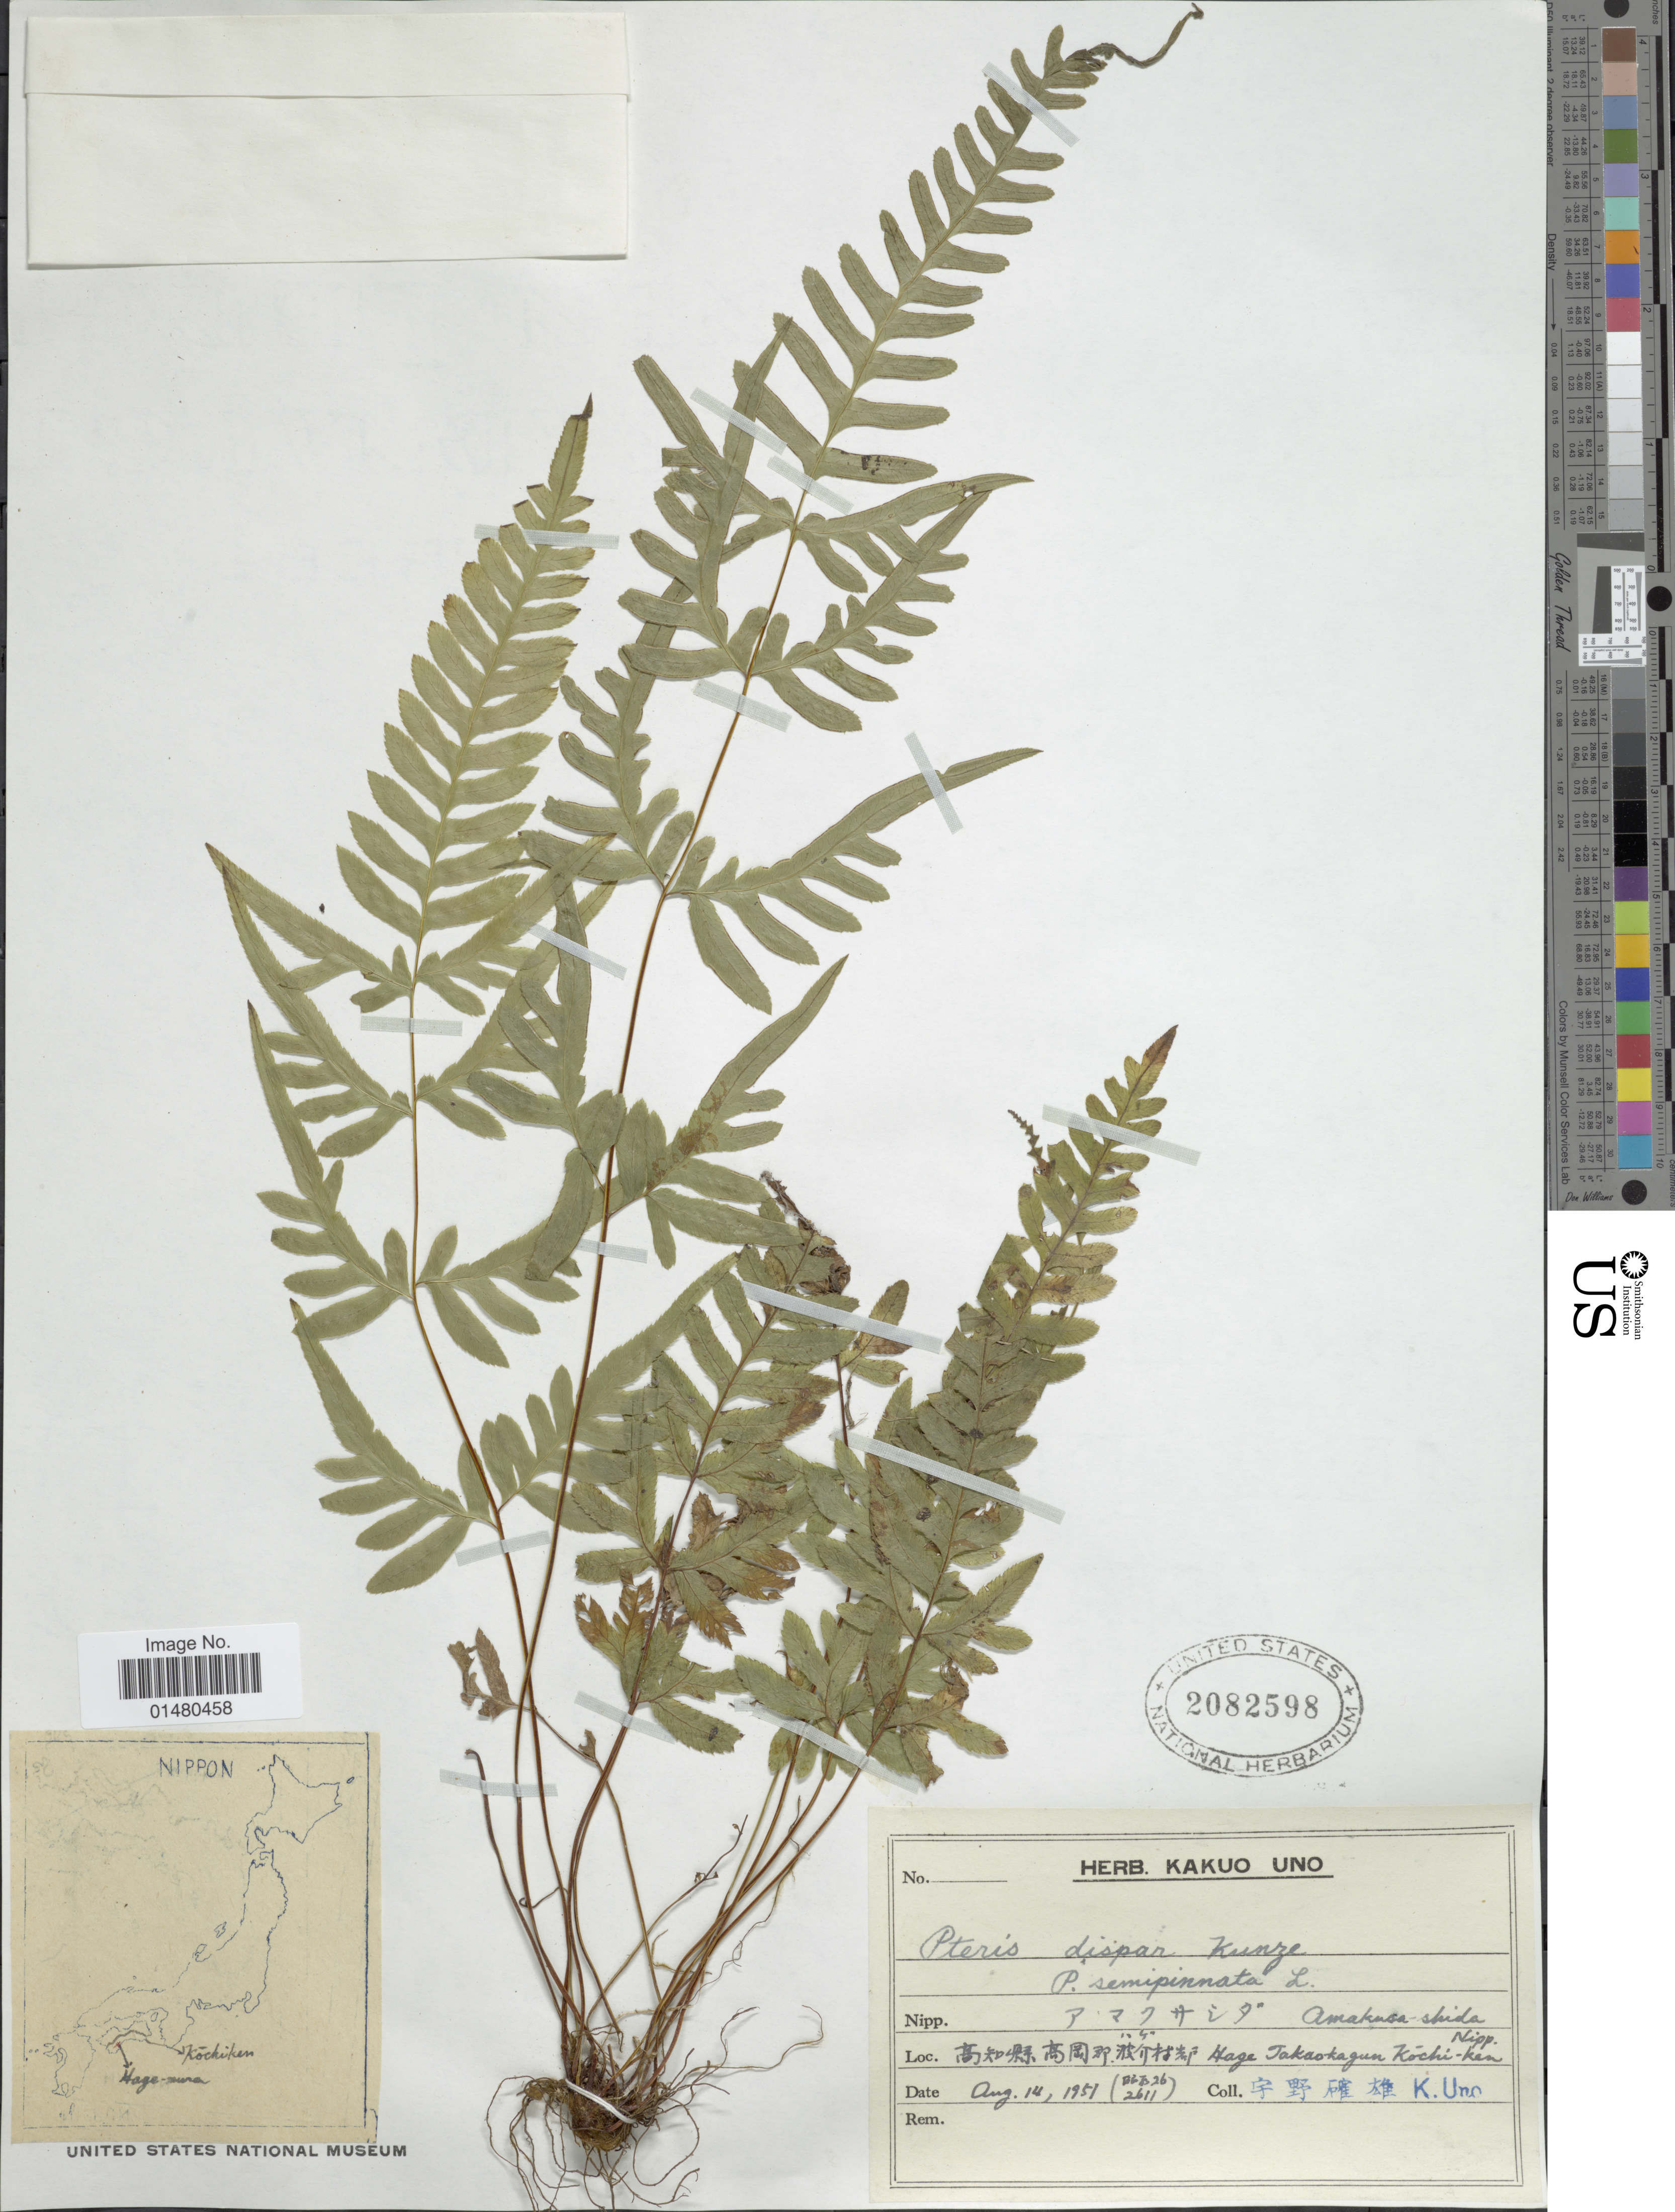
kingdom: Plantae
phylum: Tracheophyta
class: Polypodiopsida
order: Polypodiales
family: Pteridaceae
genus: Pteris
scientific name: Pteris dispar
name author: Kunze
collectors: K. Uno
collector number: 2611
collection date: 1951-08-14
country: Japan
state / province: Koti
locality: Hage Takaokagun Kochi-ken, Nippon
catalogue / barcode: US 2082598